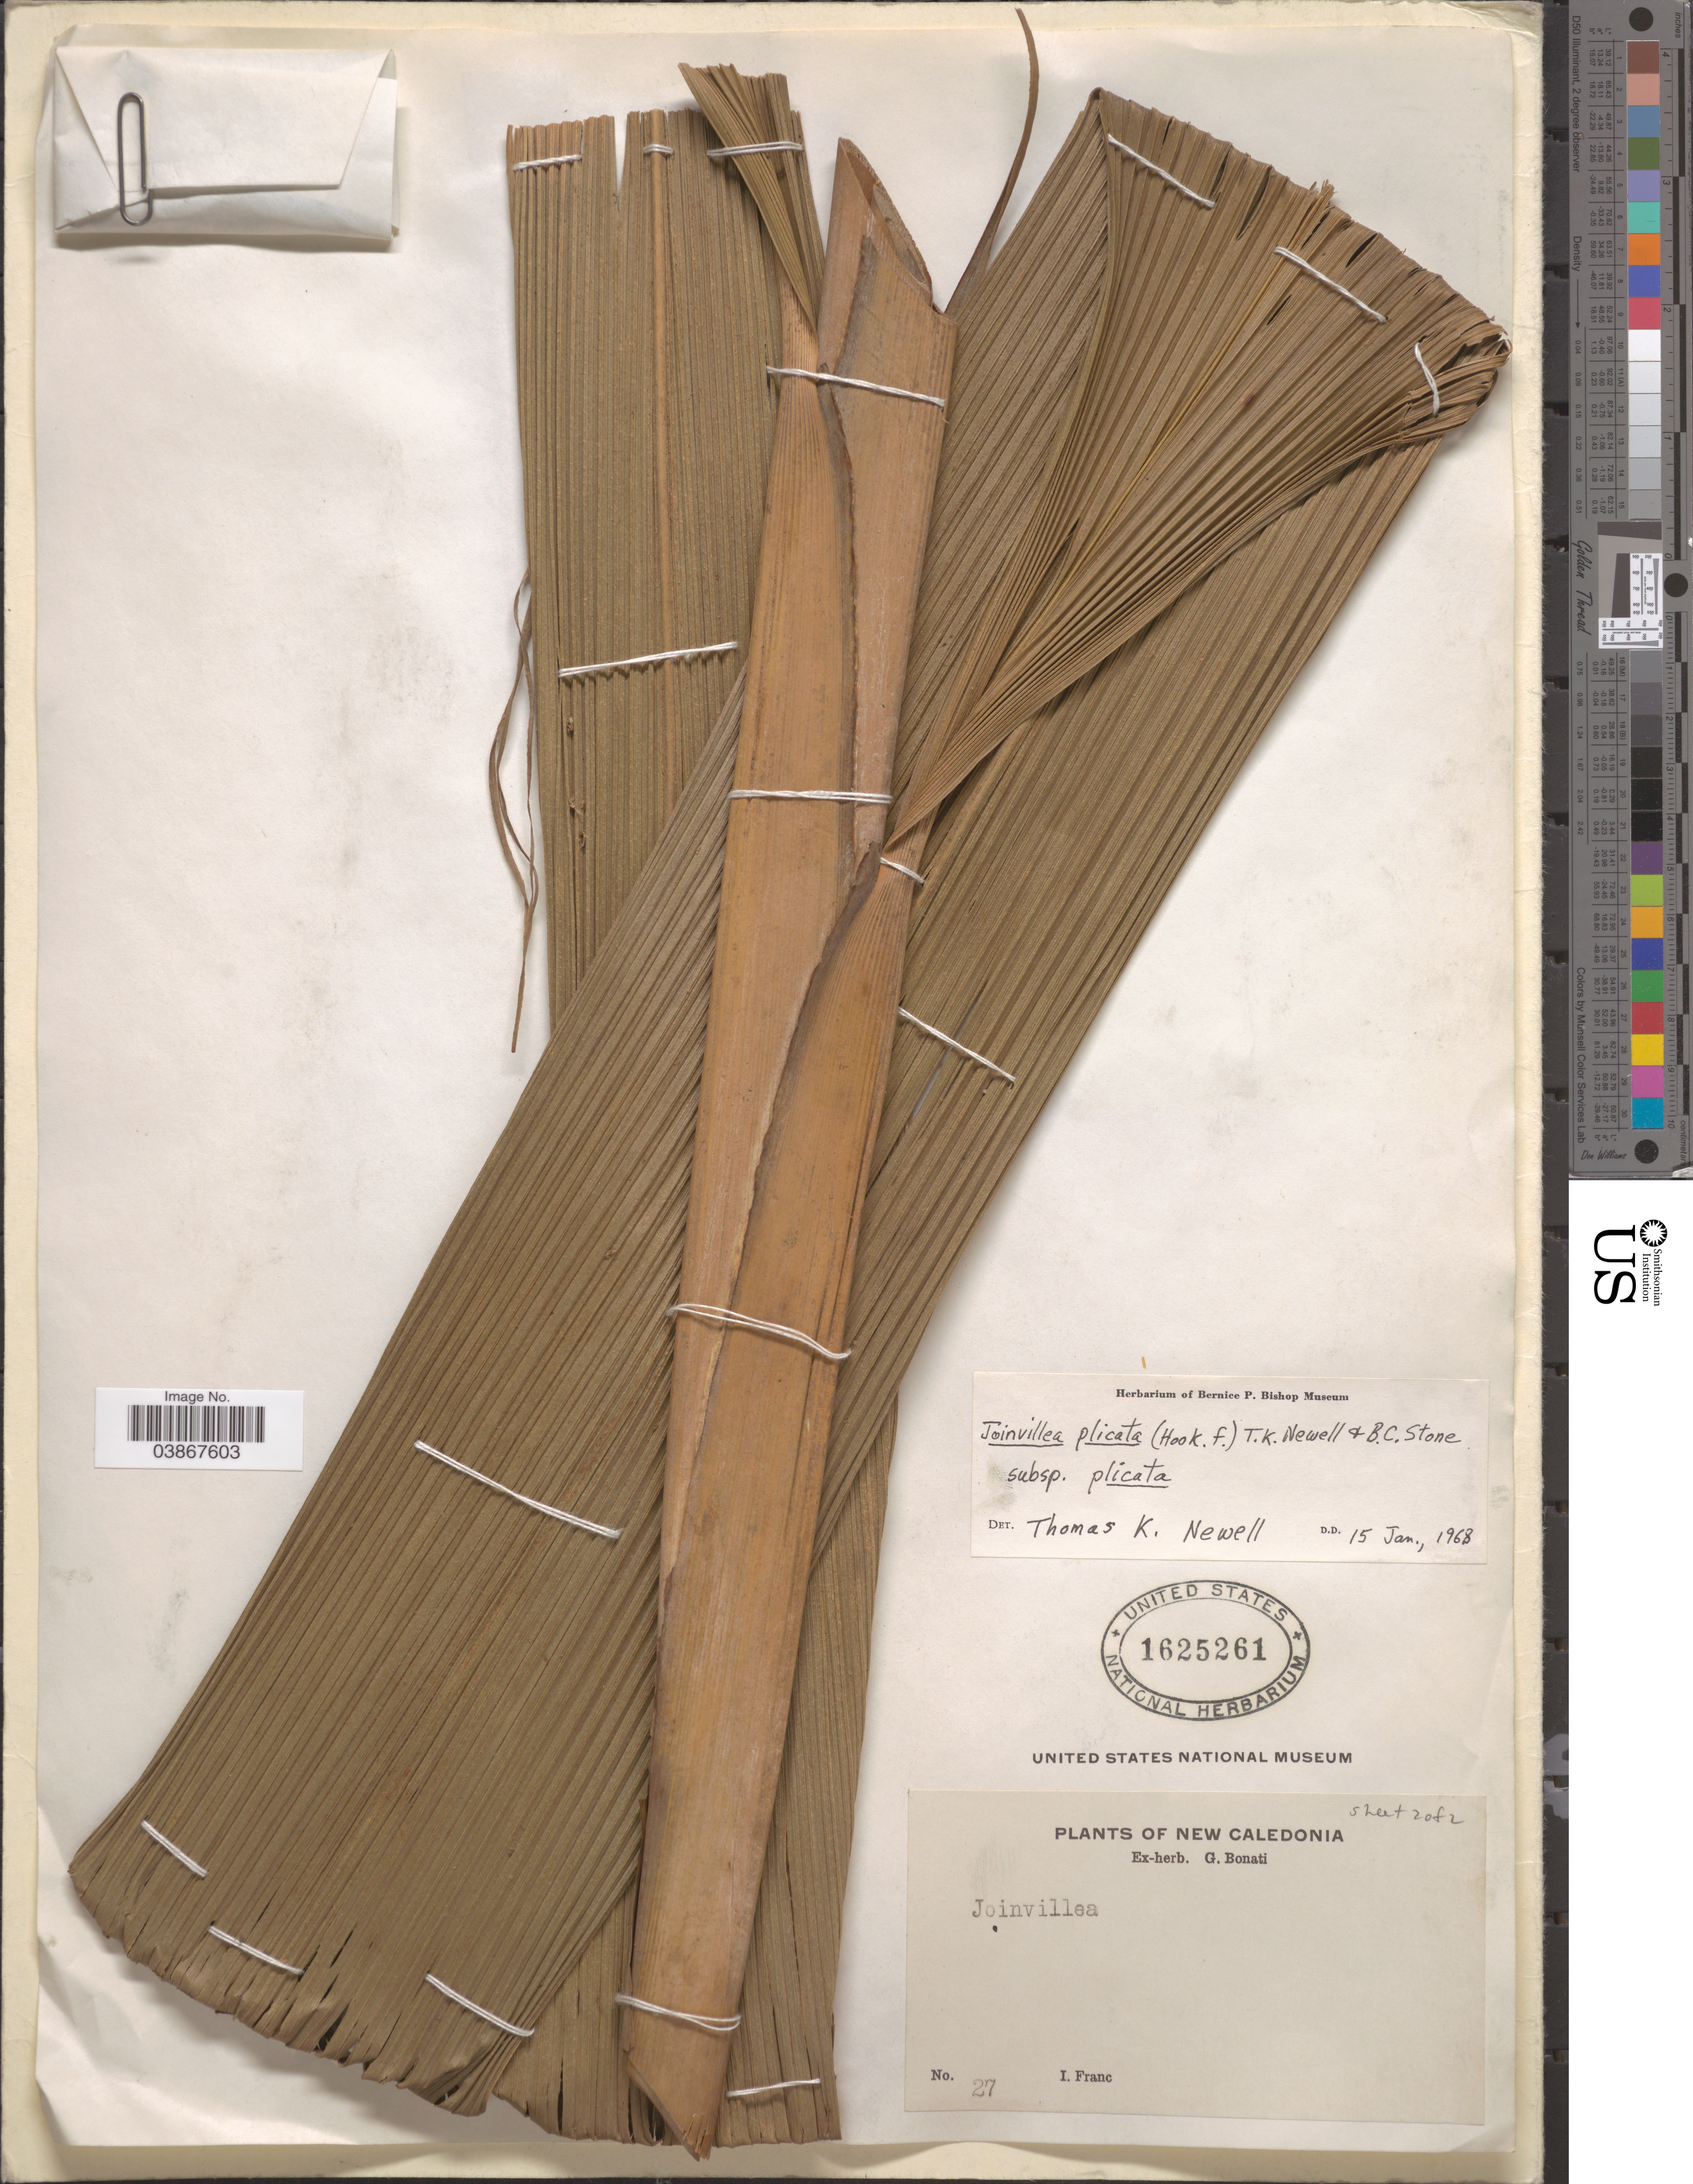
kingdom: Plantae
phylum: Tracheophyta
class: Liliopsida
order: Poales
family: Joinvilleaceae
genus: Joinvillea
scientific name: Joinvillea plicata subsp. plicata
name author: (Hook. f.) Newell & B.C. Stone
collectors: I. Franc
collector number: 27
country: New Caledonia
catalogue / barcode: US 1625261